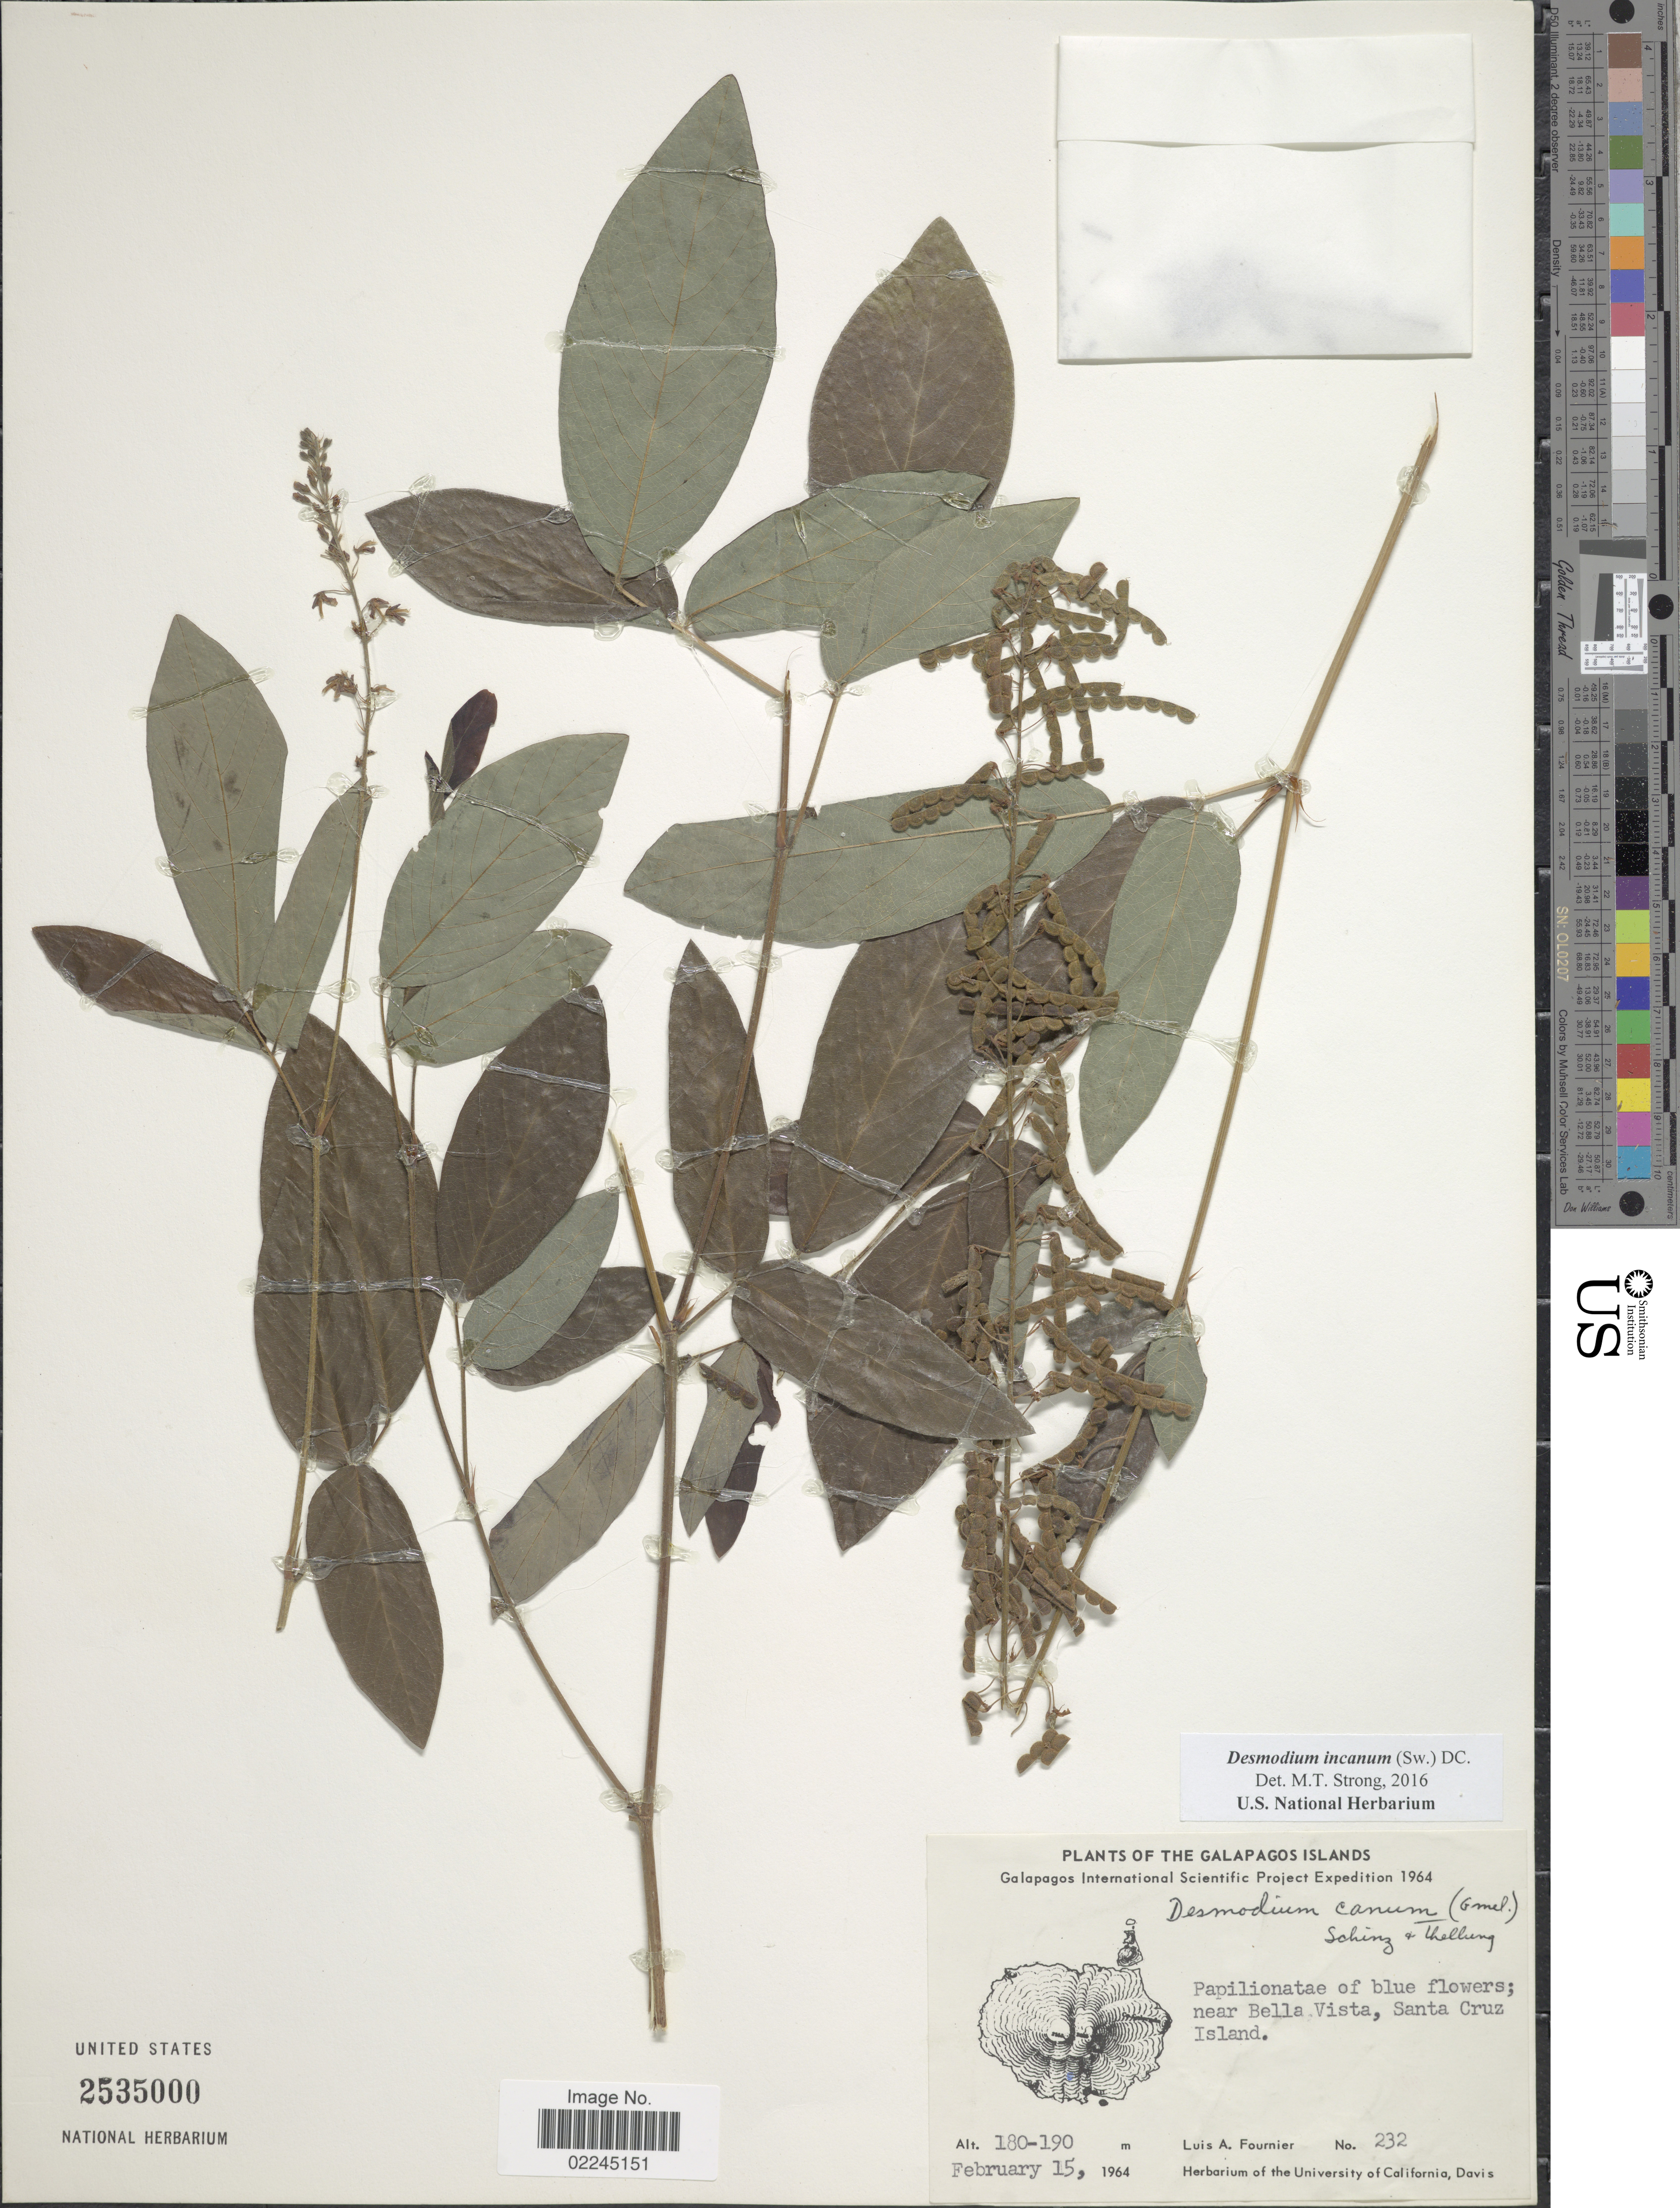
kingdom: Plantae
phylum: Tracheophyta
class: Magnoliopsida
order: Fabales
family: Fabaceae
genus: Desmodium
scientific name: Desmodium incanum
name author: (Sw.) DC.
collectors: L. A. Fournier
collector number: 232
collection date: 1964-02-15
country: Ecuador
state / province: Colón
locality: Galapagos Islands. Near Bella Vista, Santa Cruz Island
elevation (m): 180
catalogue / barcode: US 2535000